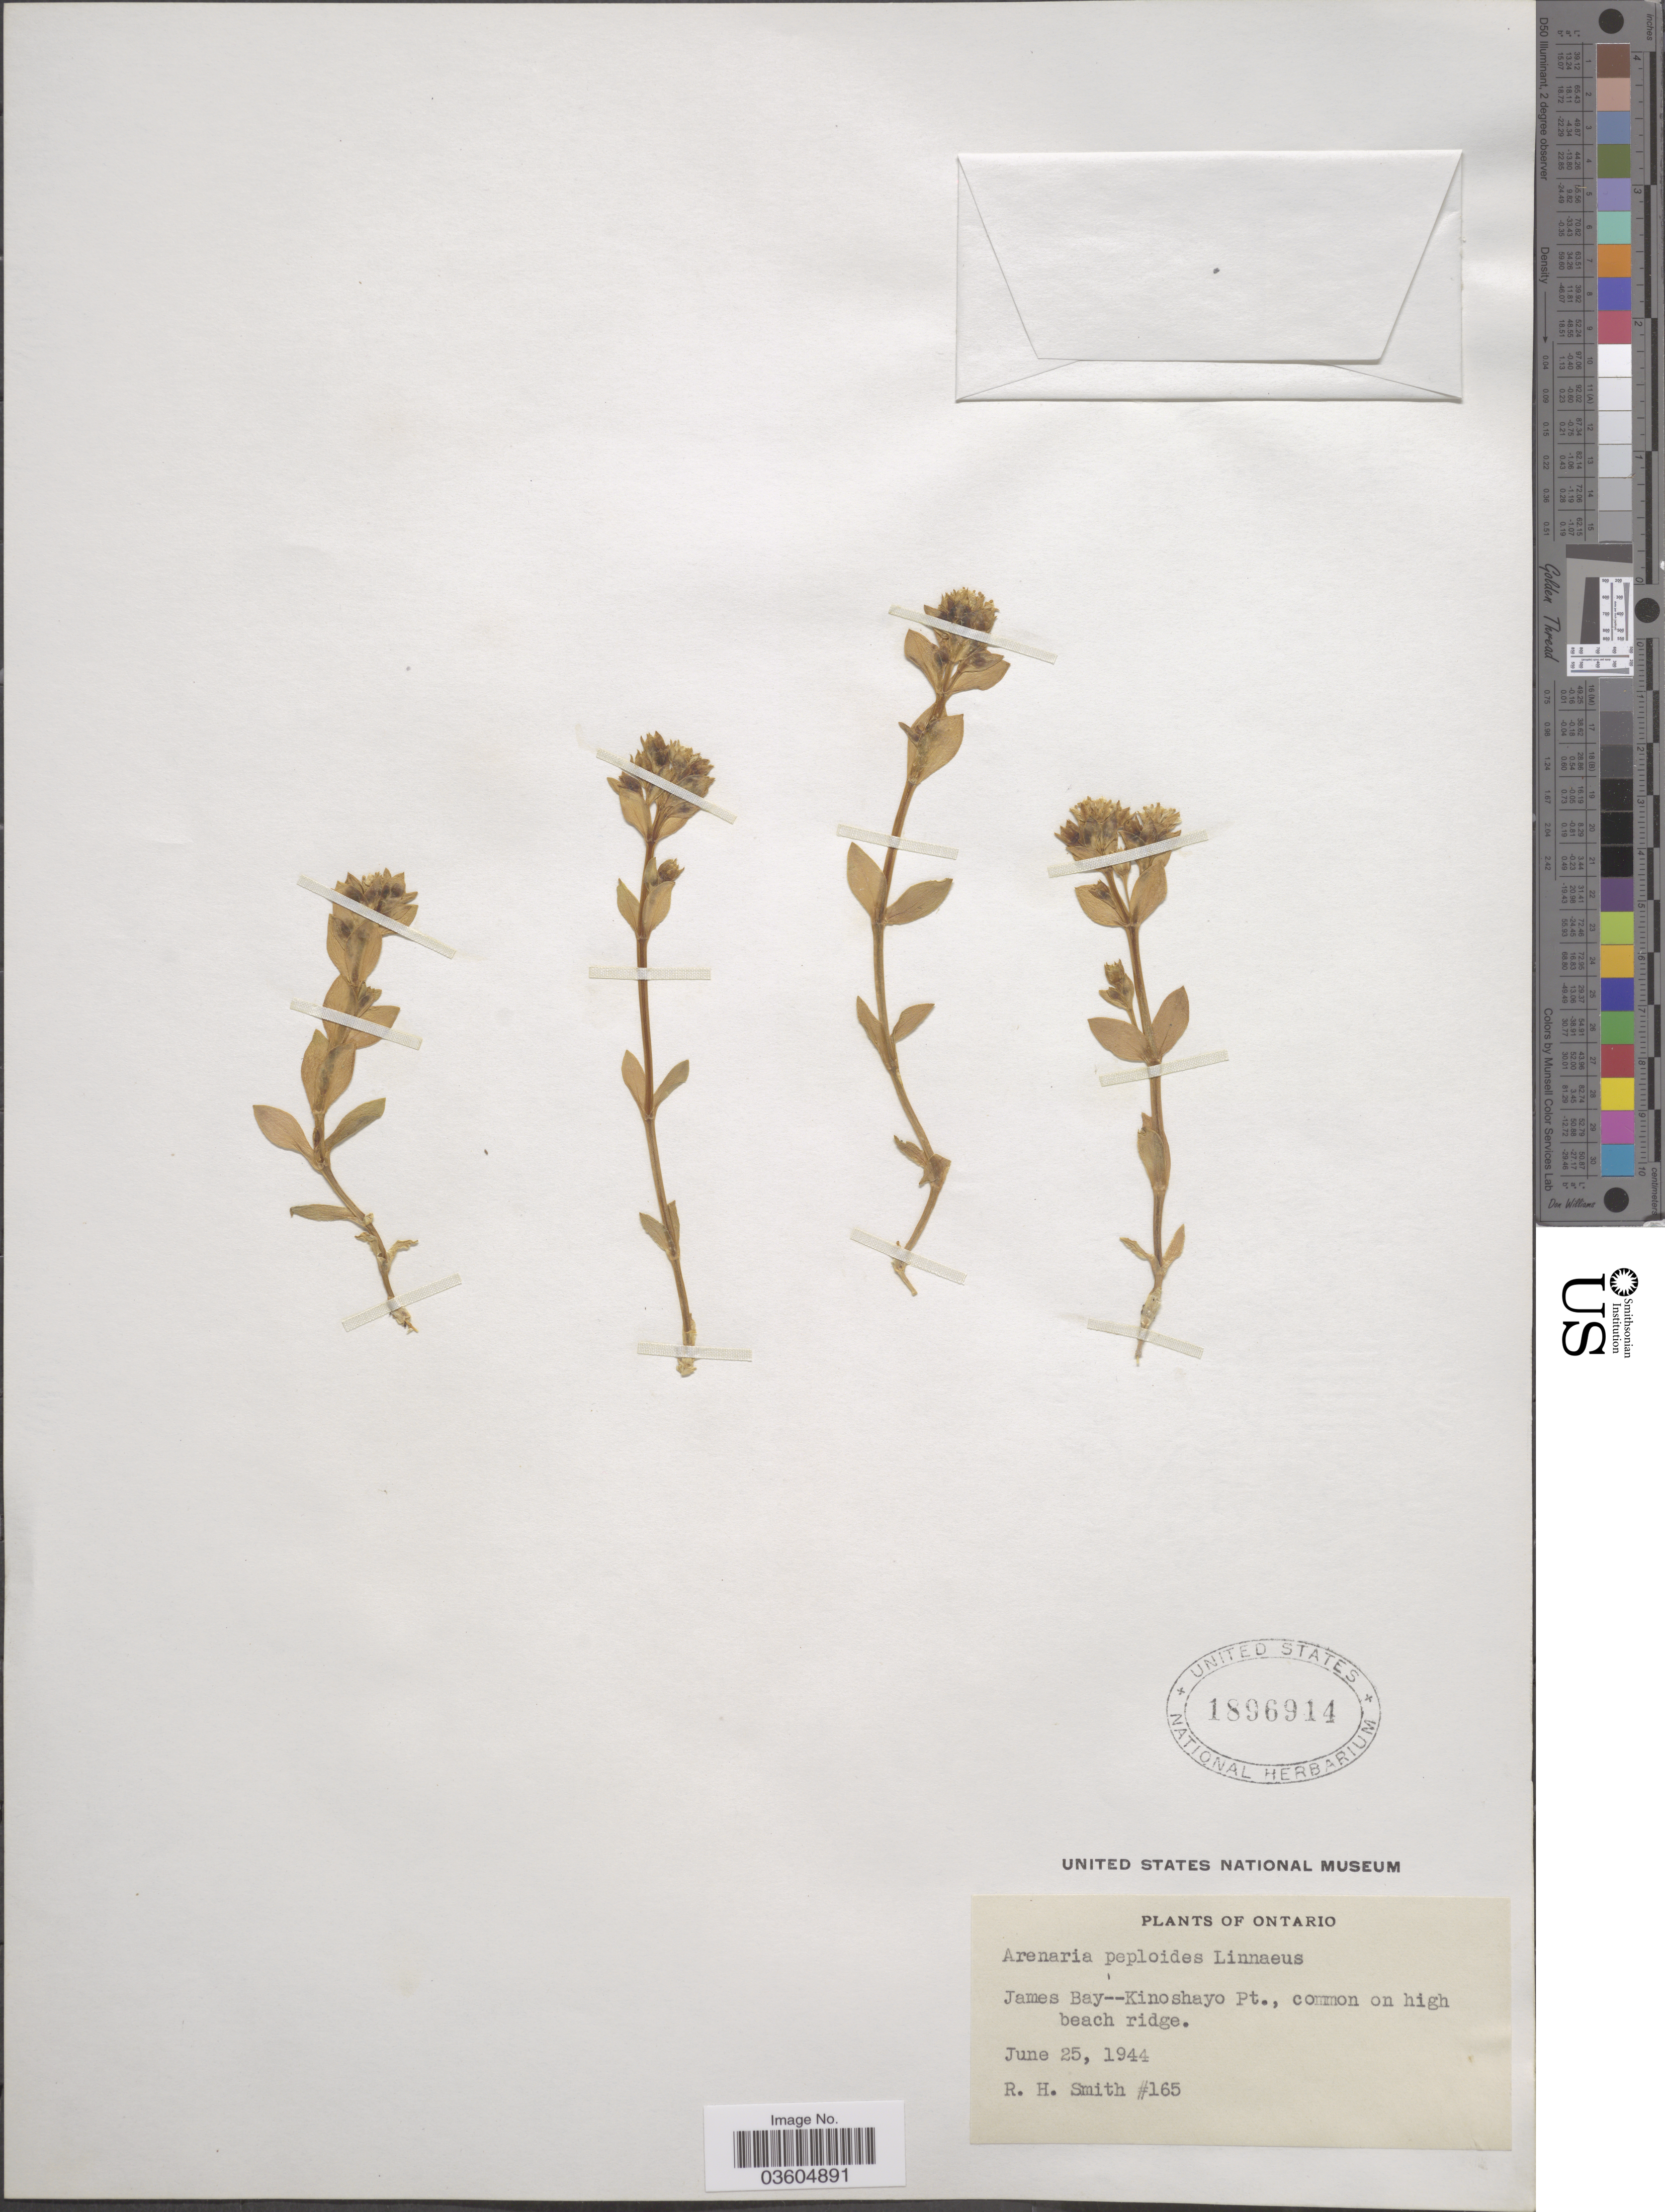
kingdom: Plantae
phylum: Tracheophyta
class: Magnoliopsida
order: Caryophyllales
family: Caryophyllaceae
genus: Honckenya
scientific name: Honckenya peploides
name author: (L.) Ehrh.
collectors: R. H. Smith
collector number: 165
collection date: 1944-06-25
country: Canada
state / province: Ontario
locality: James Bay -- Kinoshayo Pt., common on high beach ridge.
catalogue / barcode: US 1896914